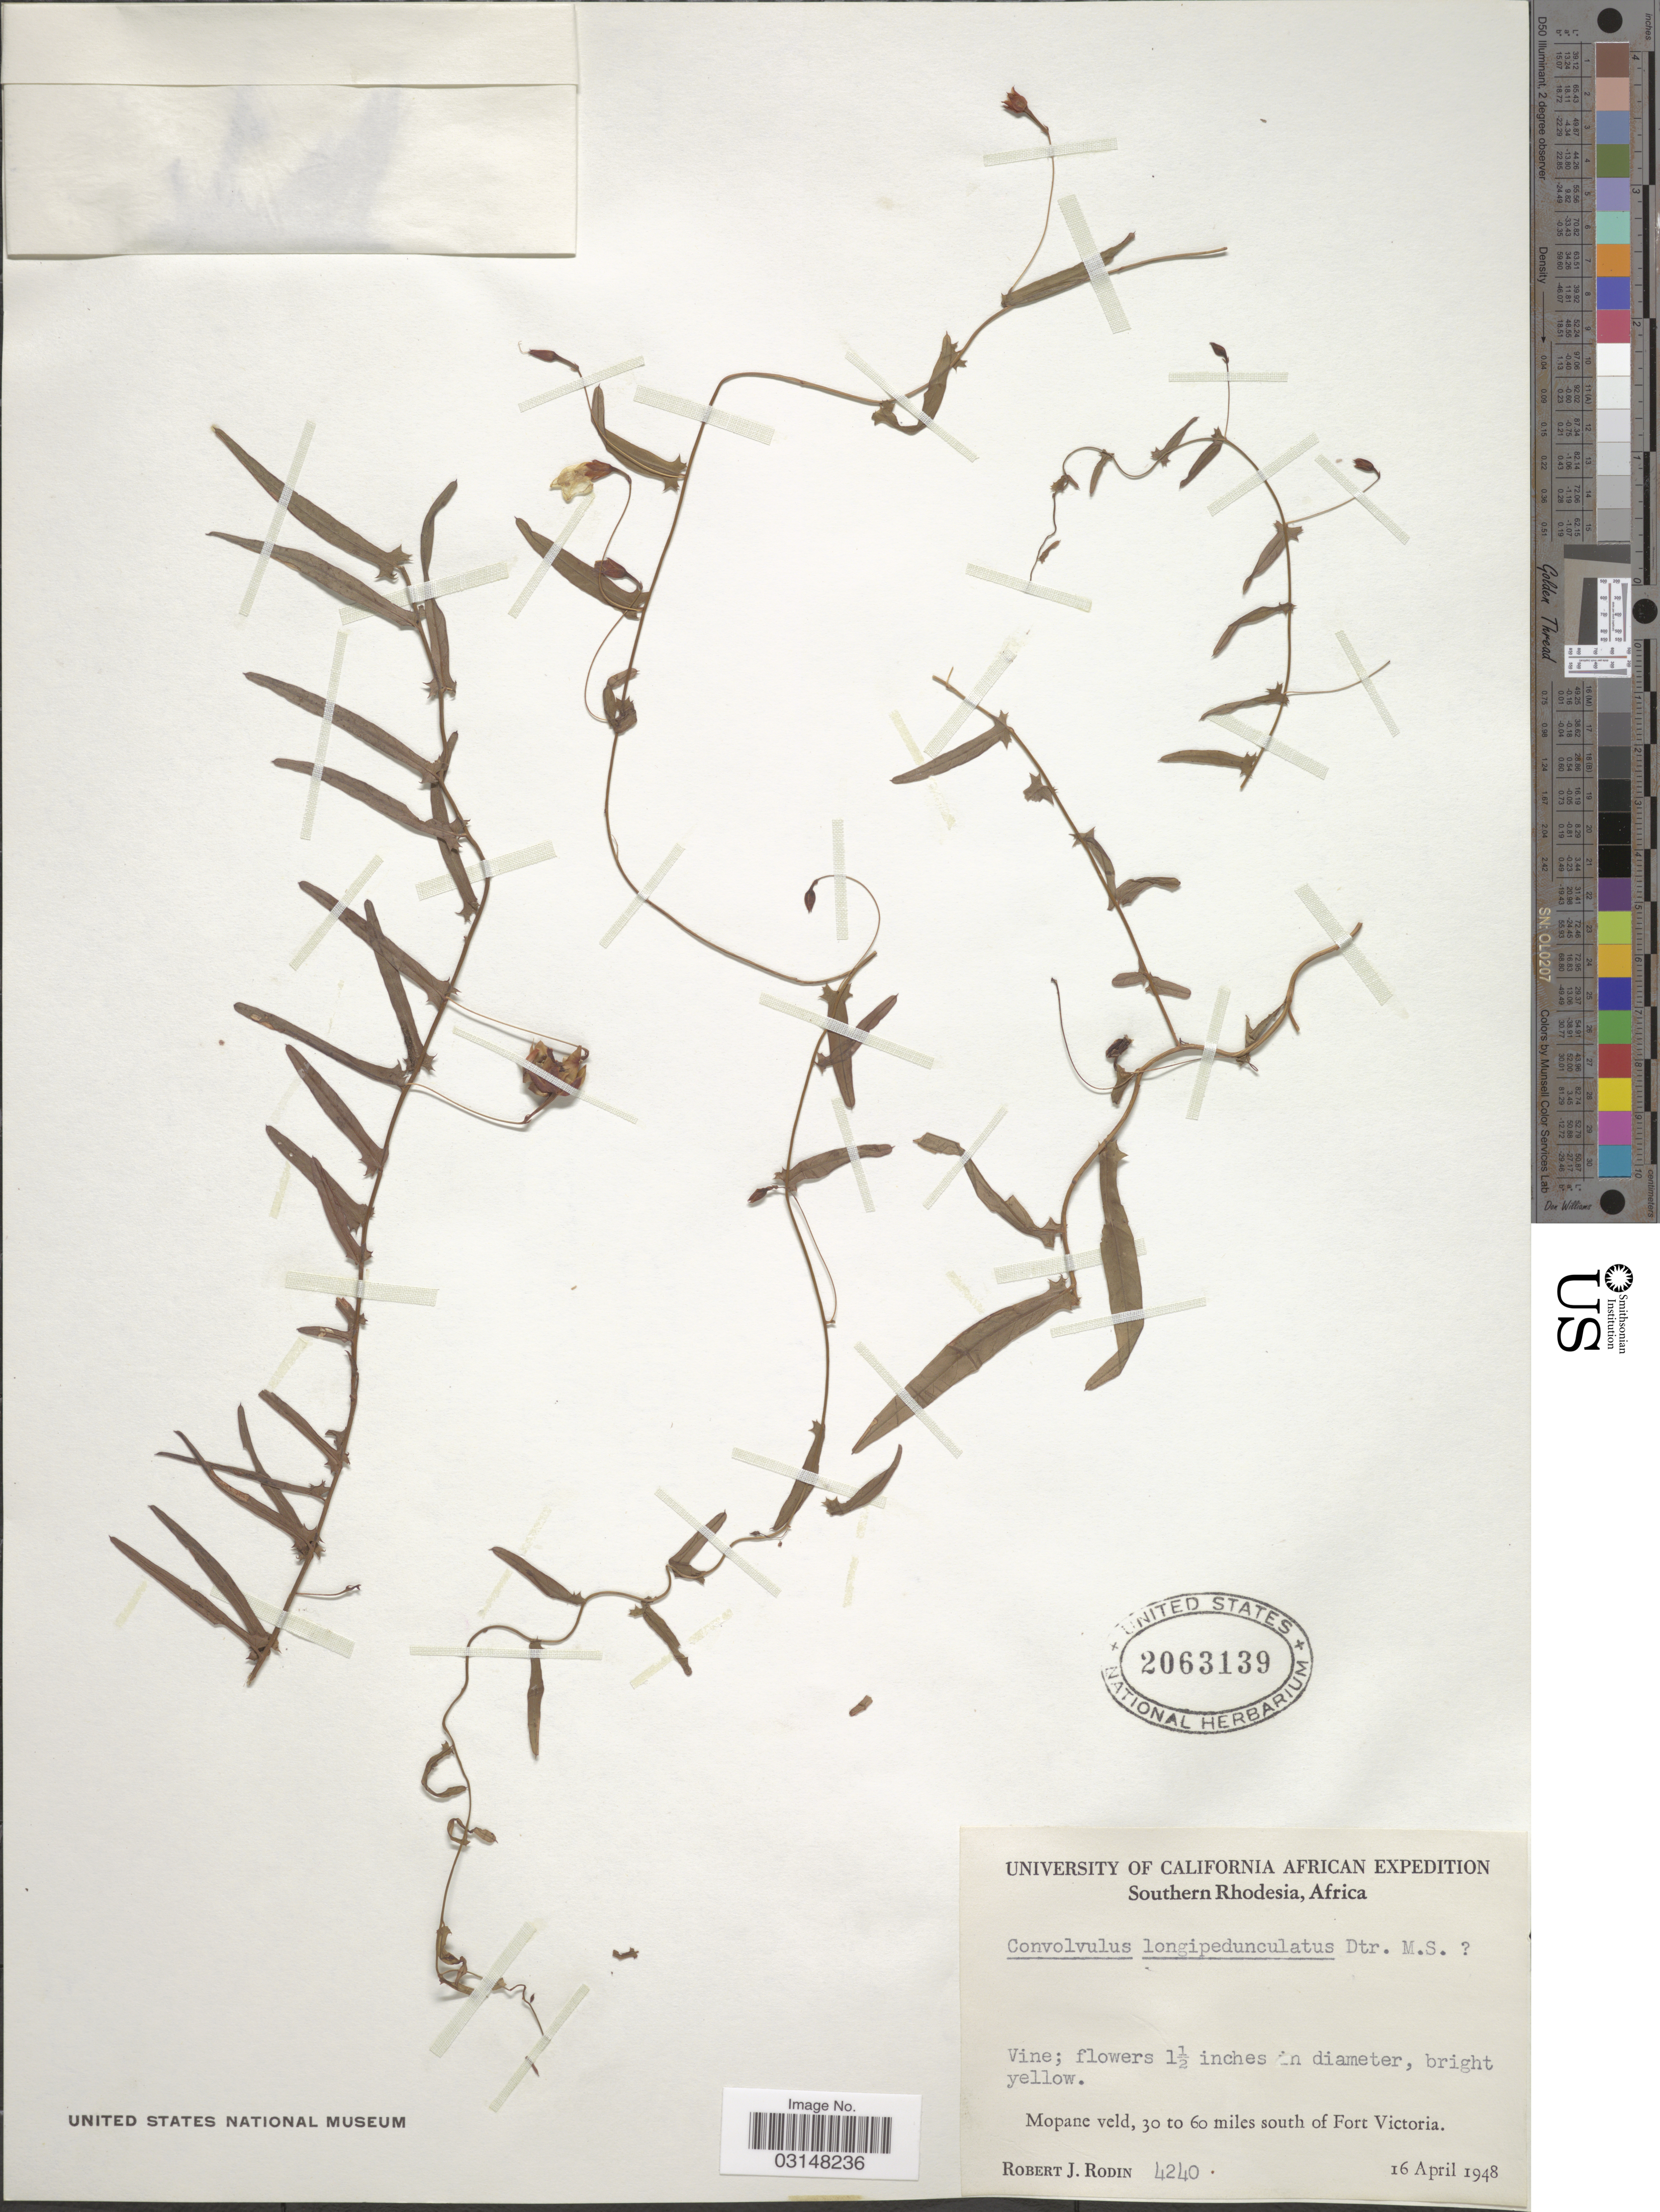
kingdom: Plantae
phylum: Tracheophyta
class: Magnoliopsida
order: Solanales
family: Convolvulaceae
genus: Xenostegia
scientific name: Xenostegia tridentata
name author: (L.) D.F. Austin & Staples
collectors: R. J. Rodin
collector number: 4240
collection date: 1948-04-16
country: Zimbabwe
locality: Southern Rhodesia. Mopane veld, 30 to 60 miles south of Fort Victoria.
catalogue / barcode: US 2063139